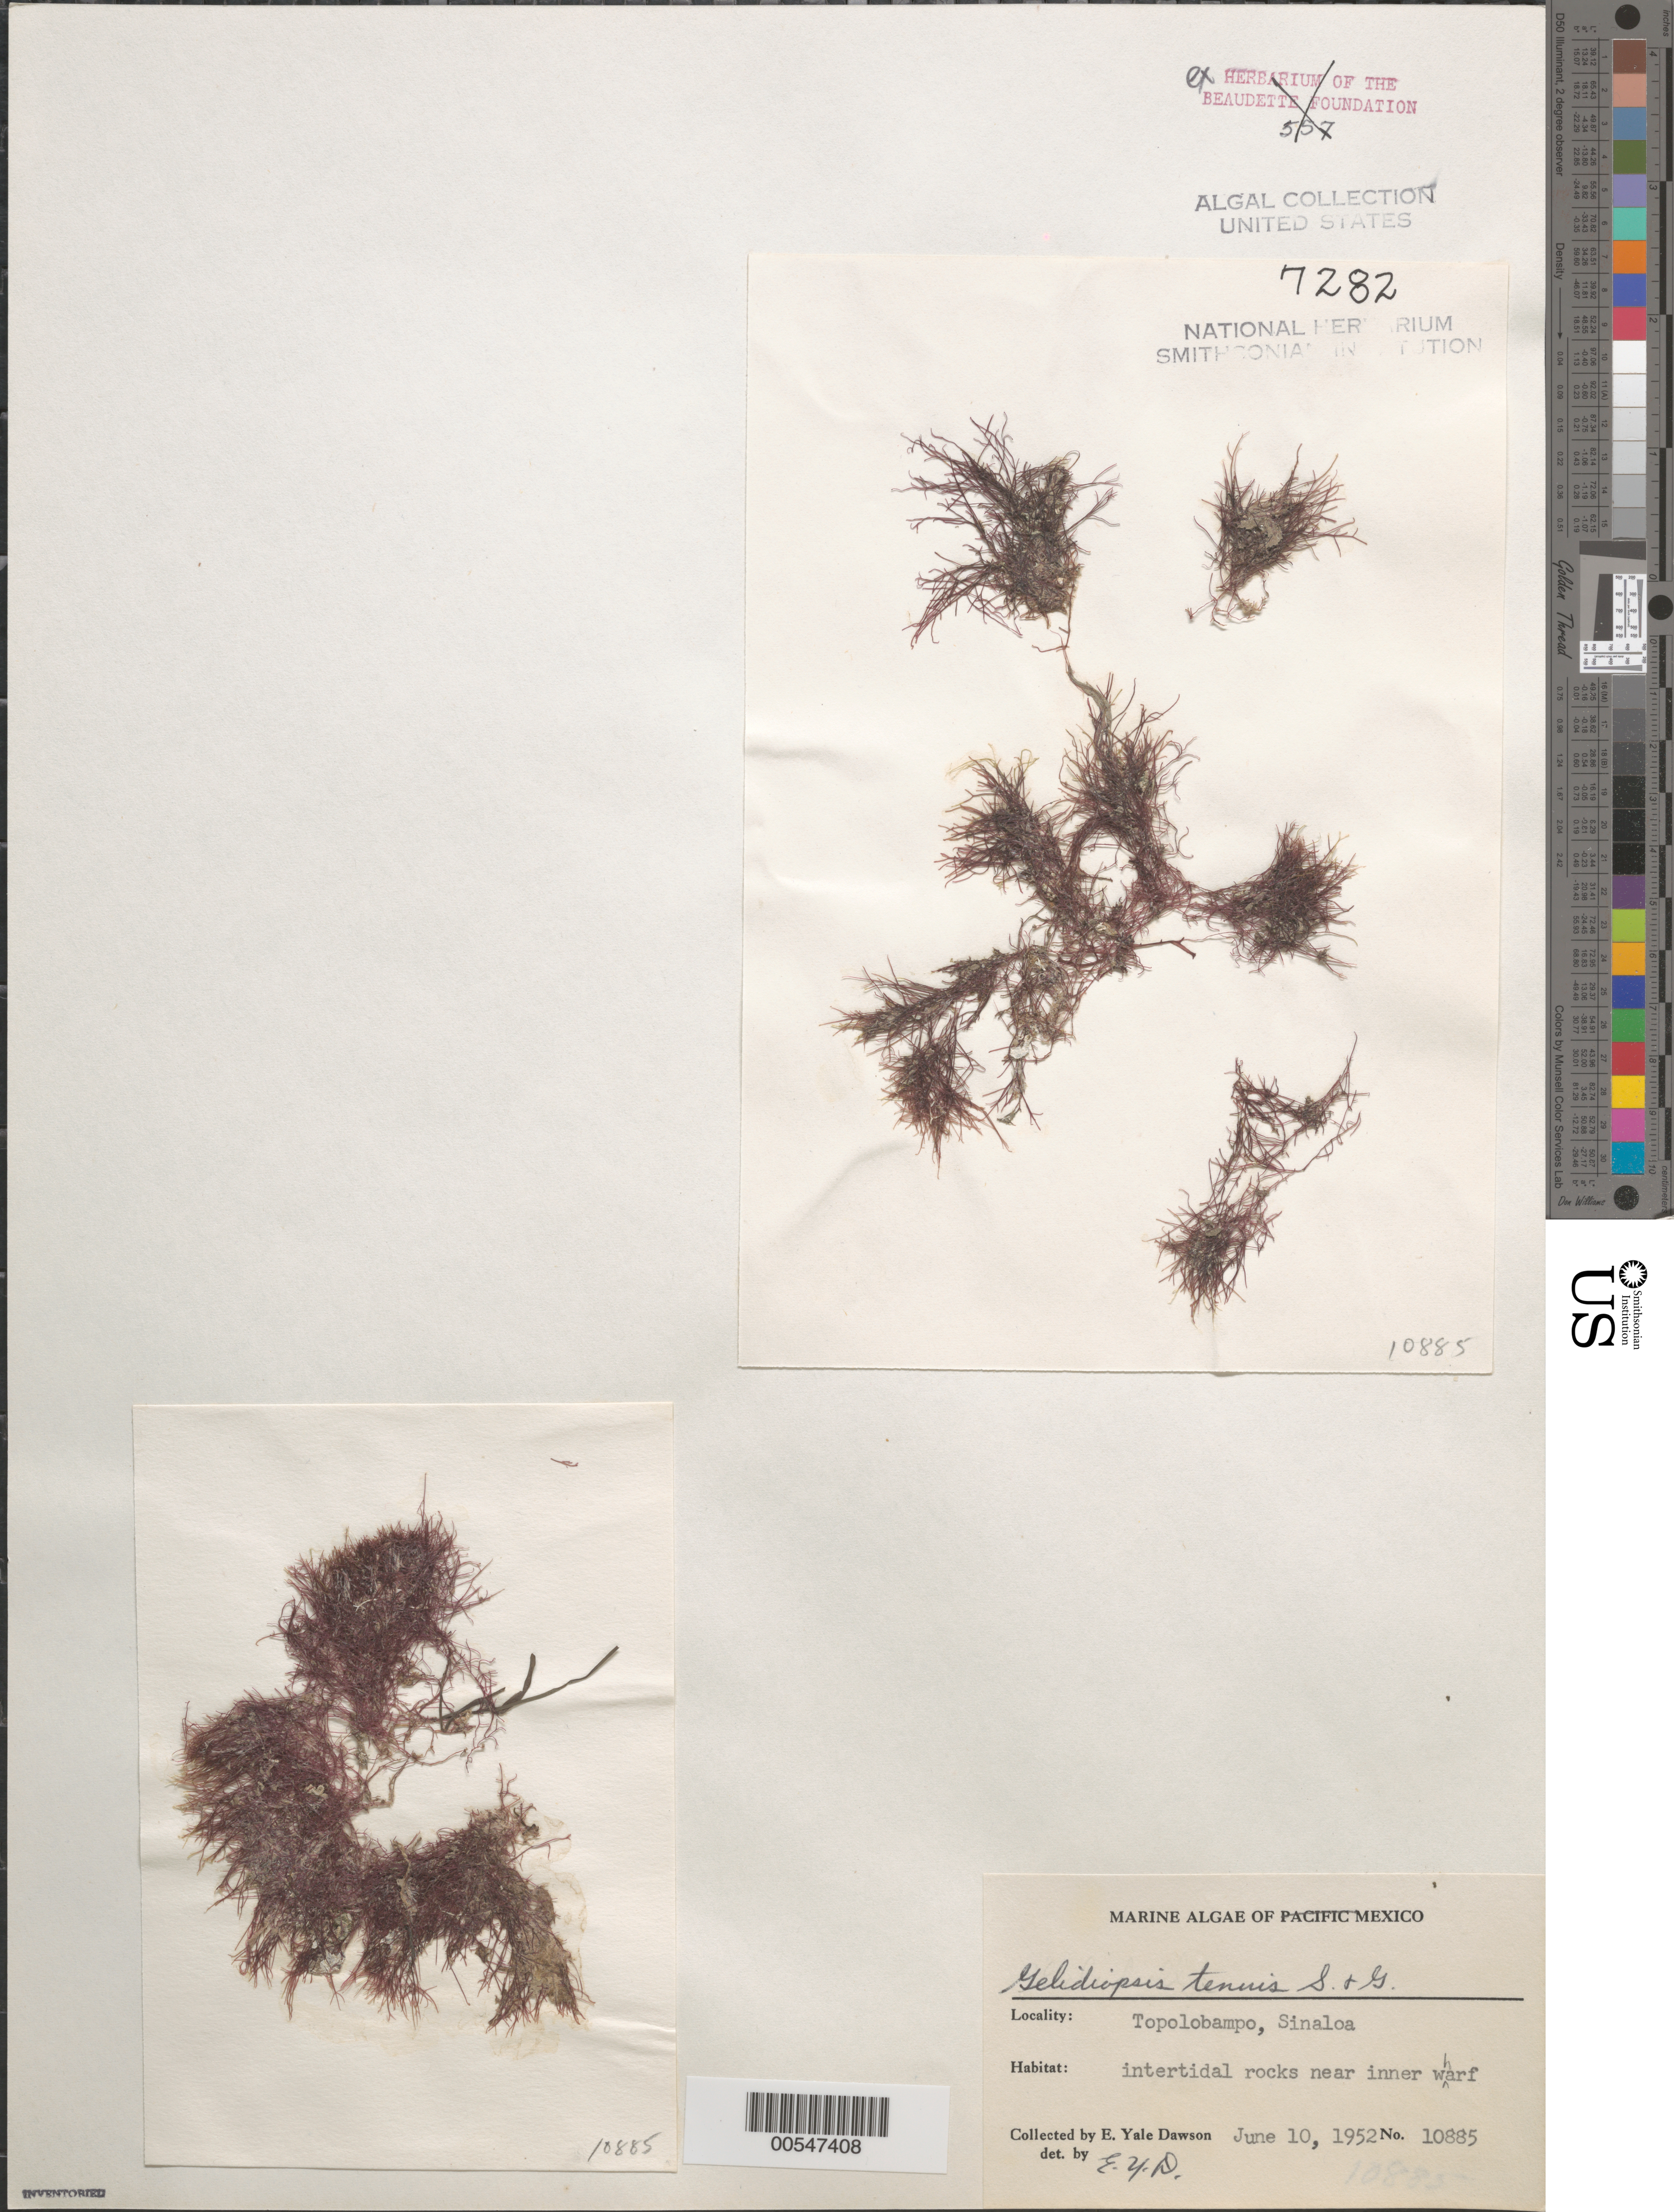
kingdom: Plantae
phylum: Rhodophyta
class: Florideophyceae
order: Gracilariales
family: Gracilariaceae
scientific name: Gelidiopsis tenuis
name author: Setch. & N.L. Gardner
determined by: Algae name updating Project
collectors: E. Y. Dawson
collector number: EYD 10885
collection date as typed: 10 Jun 1952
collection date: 1952-06-10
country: Mexico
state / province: Sinaloa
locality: Topolobampo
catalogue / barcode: US 7282